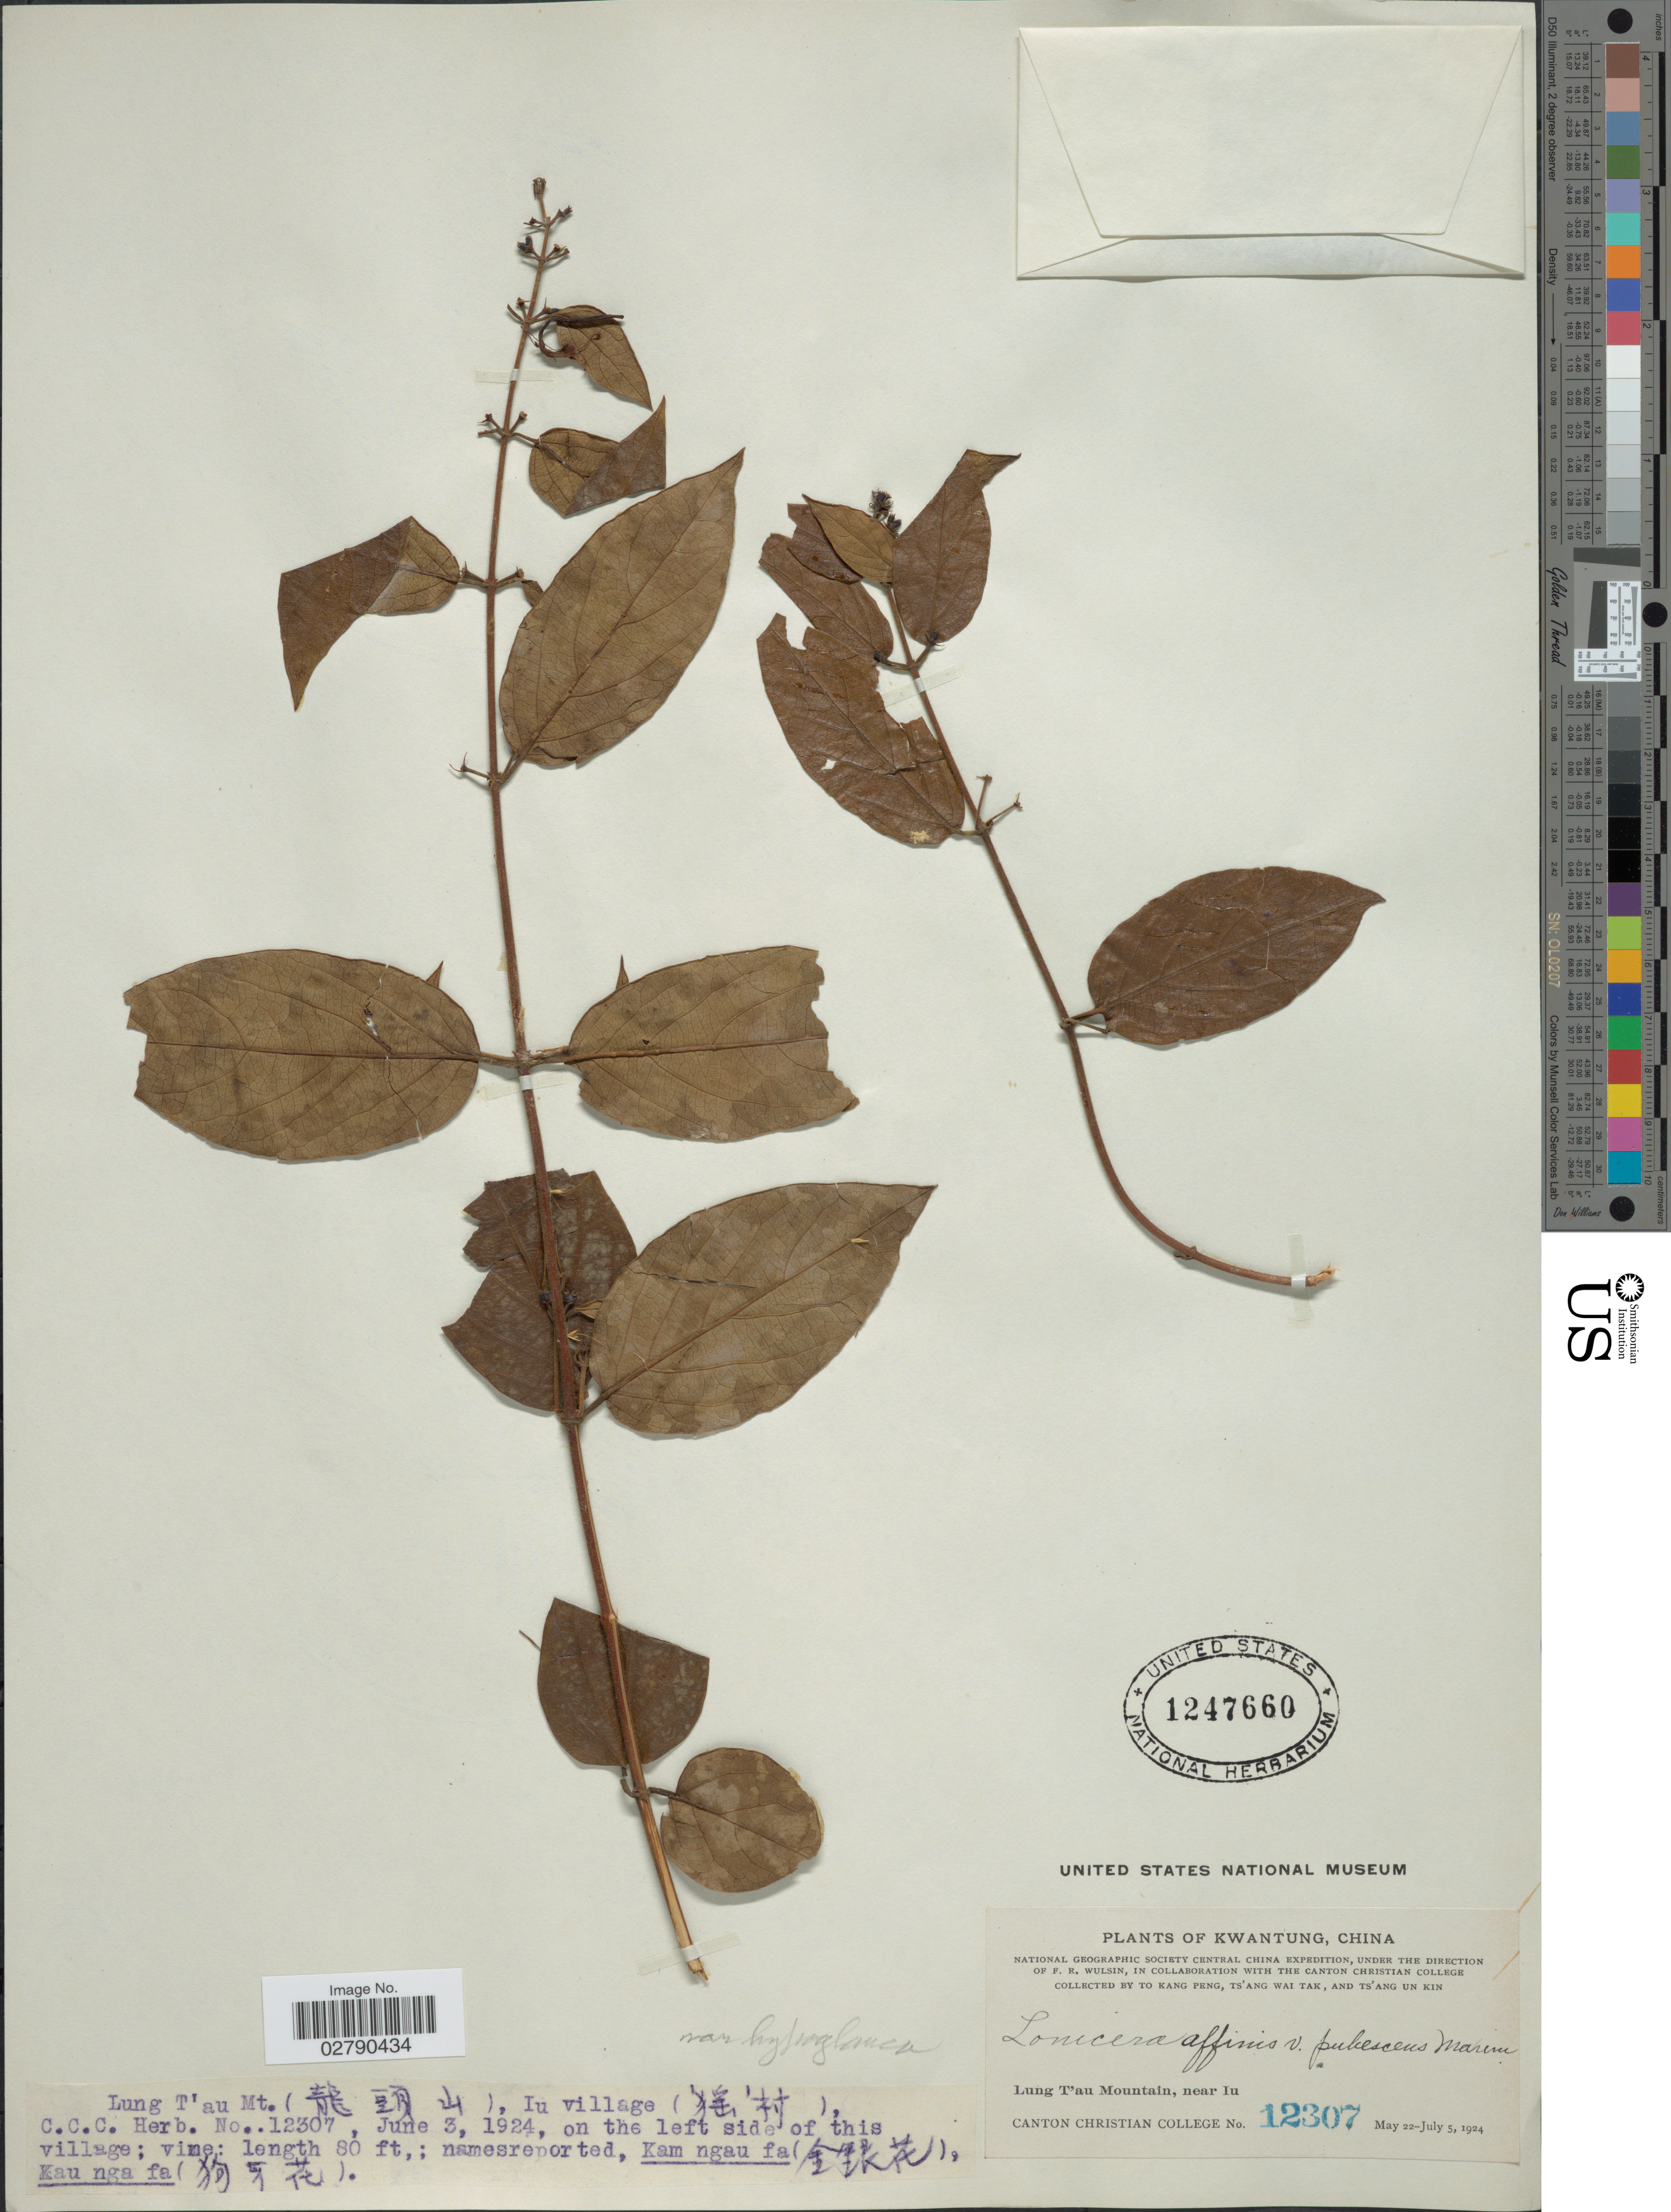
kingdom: Plantae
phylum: Tracheophyta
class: Magnoliopsida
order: Dipsacales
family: Caprifoliaceae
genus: Lonicera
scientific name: Lonicera affinis var. hypoglauca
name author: (Miq.) Rehder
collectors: Canton Christian College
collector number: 12307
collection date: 1924-06-03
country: China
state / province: Guangdong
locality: Kwangtung. Lung T' au Mountain, near Iu. Iu village, on the left side of this village.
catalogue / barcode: US 1247660